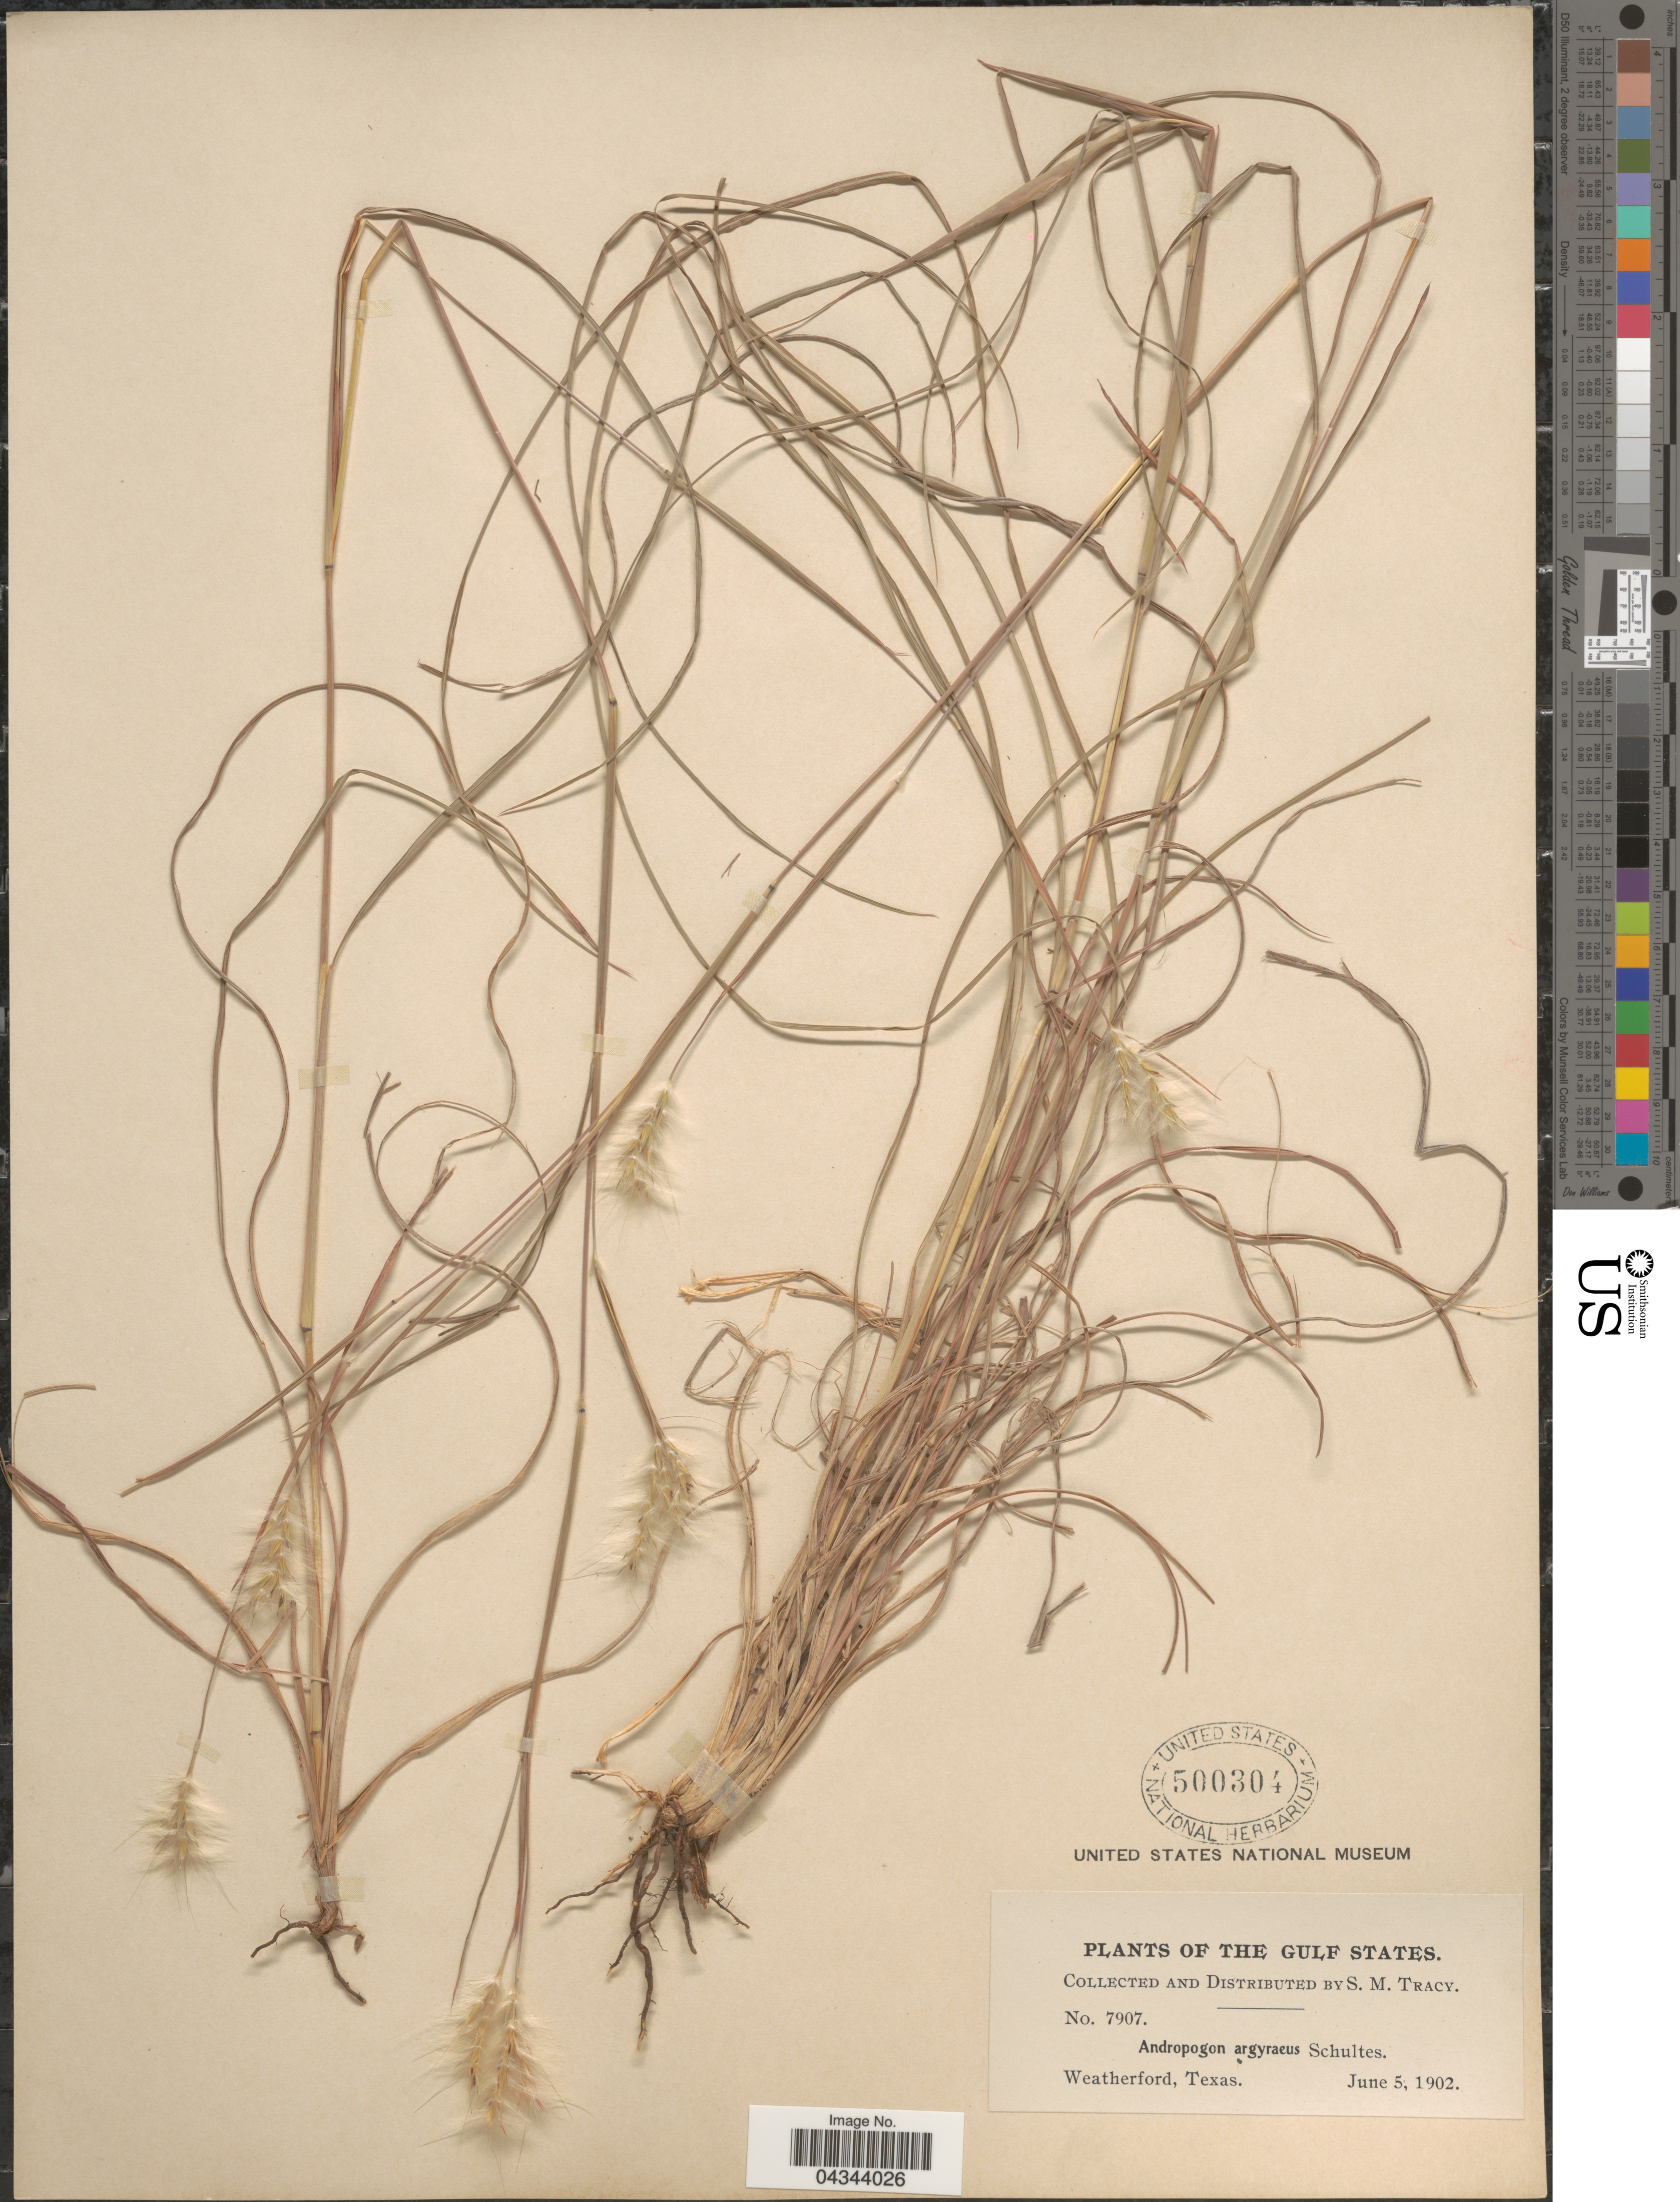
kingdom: Plantae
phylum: Tracheophyta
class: Liliopsida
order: Poales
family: Poaceae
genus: Andropogon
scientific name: Andropogon ternarius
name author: Michx.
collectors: S. M. Tracy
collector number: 7907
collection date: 1902-06-05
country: United States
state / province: Texas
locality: Gulf States. Weatherford.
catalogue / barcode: US 500304